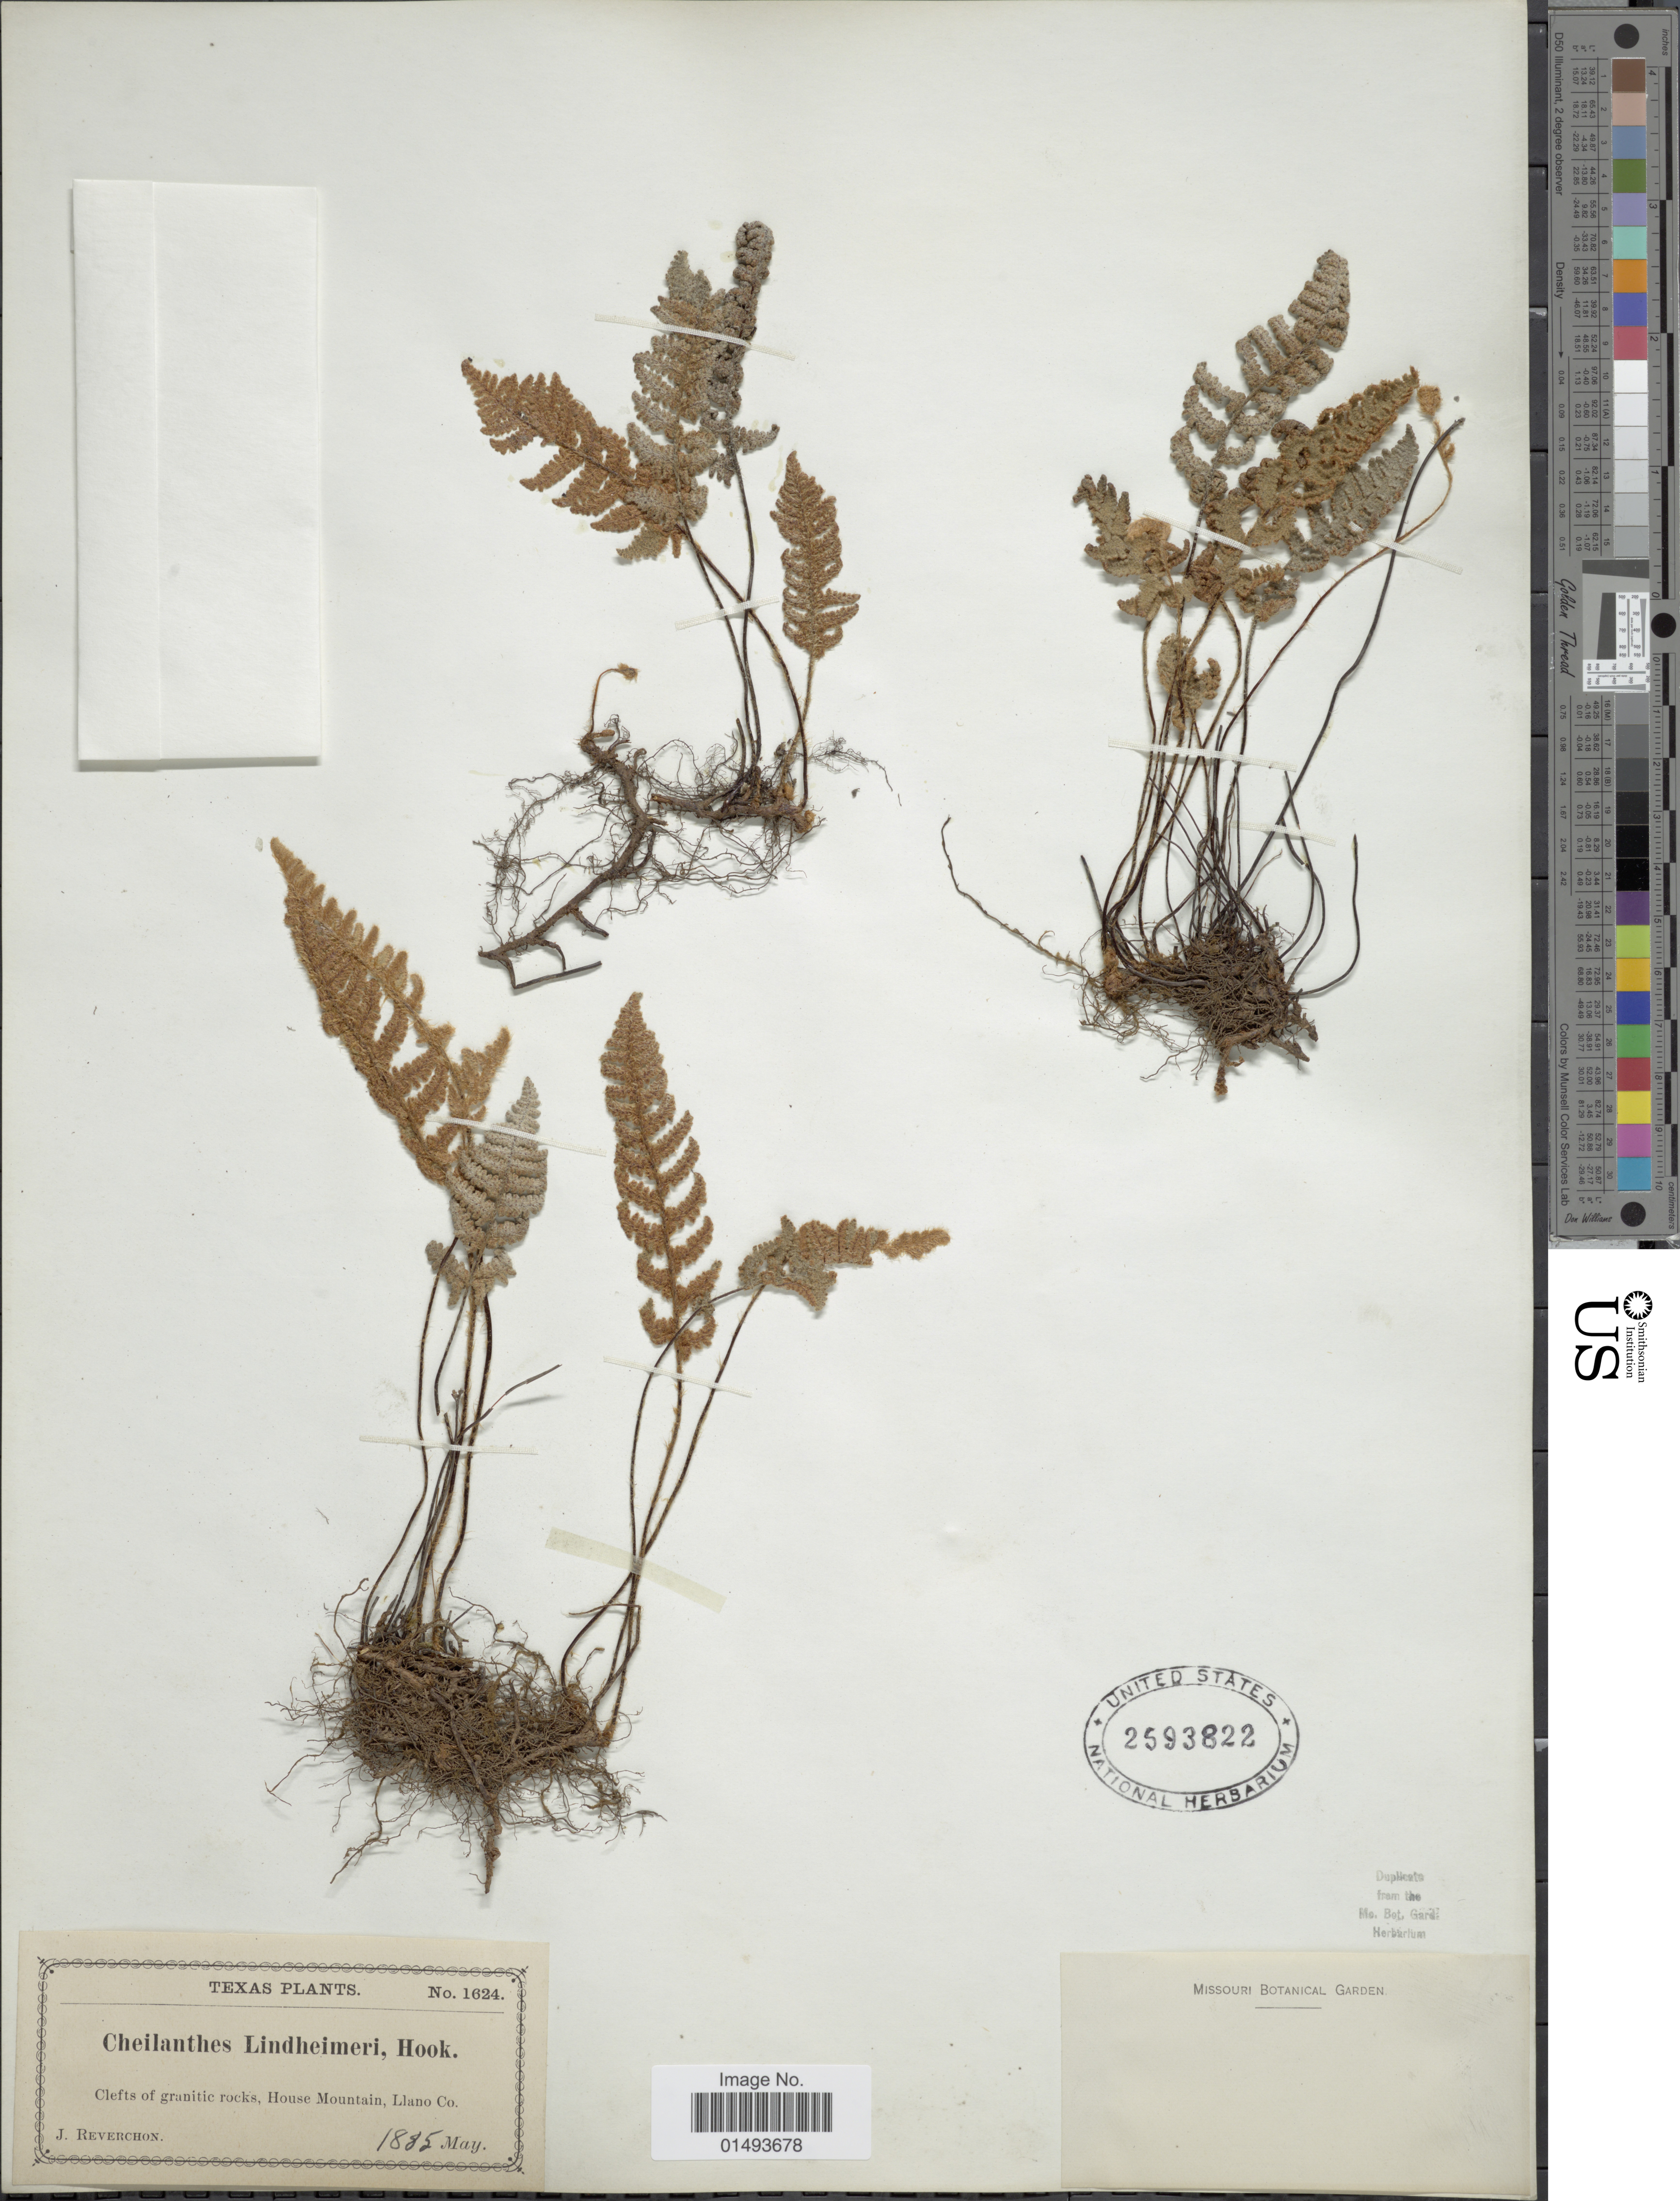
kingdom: Plantae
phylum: Tracheophyta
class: Polypodiopsida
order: Polypodiales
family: Pteridaceae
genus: Myriopteris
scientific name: Myriopteris lindheimeri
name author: (Hook.) J. Sm.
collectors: J. Reverchon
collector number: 1624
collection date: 1885-05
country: United States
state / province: Texas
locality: Texas Plants, Clefts of granite rocks, House Mountain, Liano Co.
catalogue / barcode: US 2593822